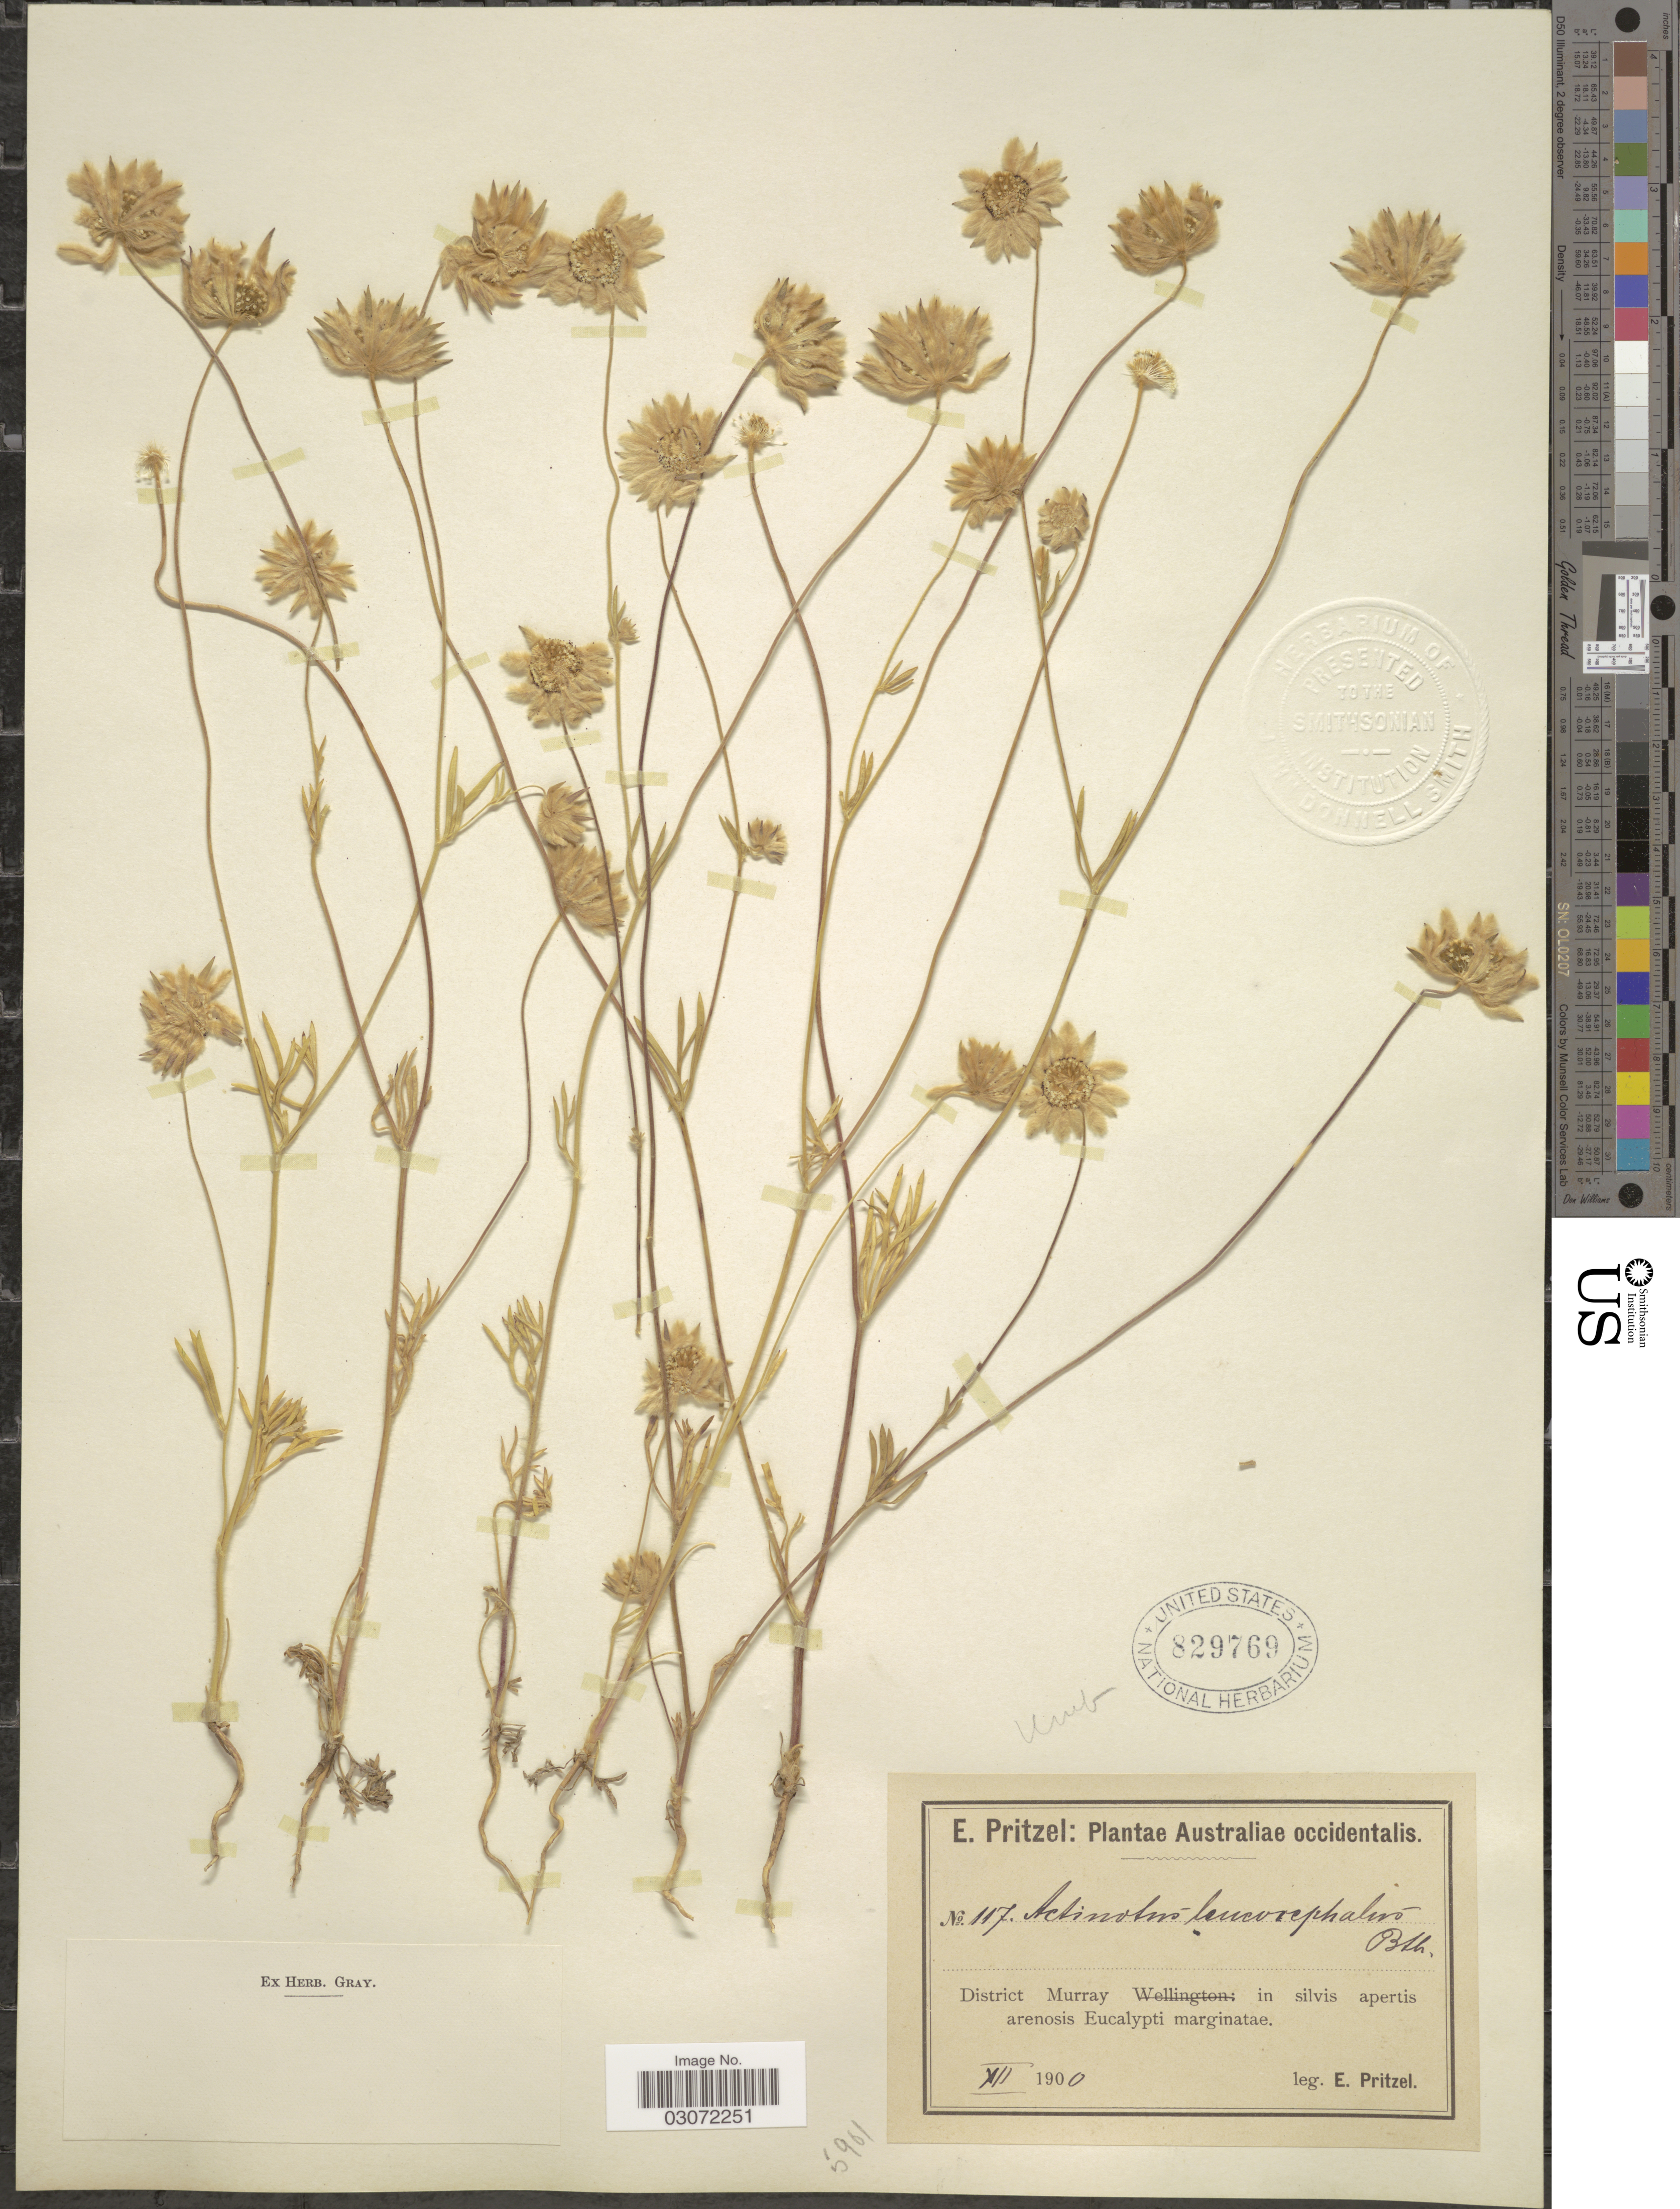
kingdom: Plantae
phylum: Tracheophyta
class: Magnoliopsida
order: Apiales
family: Apiaceae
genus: Actinotus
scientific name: Actinotus leucocephalus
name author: Benth.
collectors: E. G. Pritzel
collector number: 117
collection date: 1900-12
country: Australia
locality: Australiae occidentalis. District Murray.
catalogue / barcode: US 829769